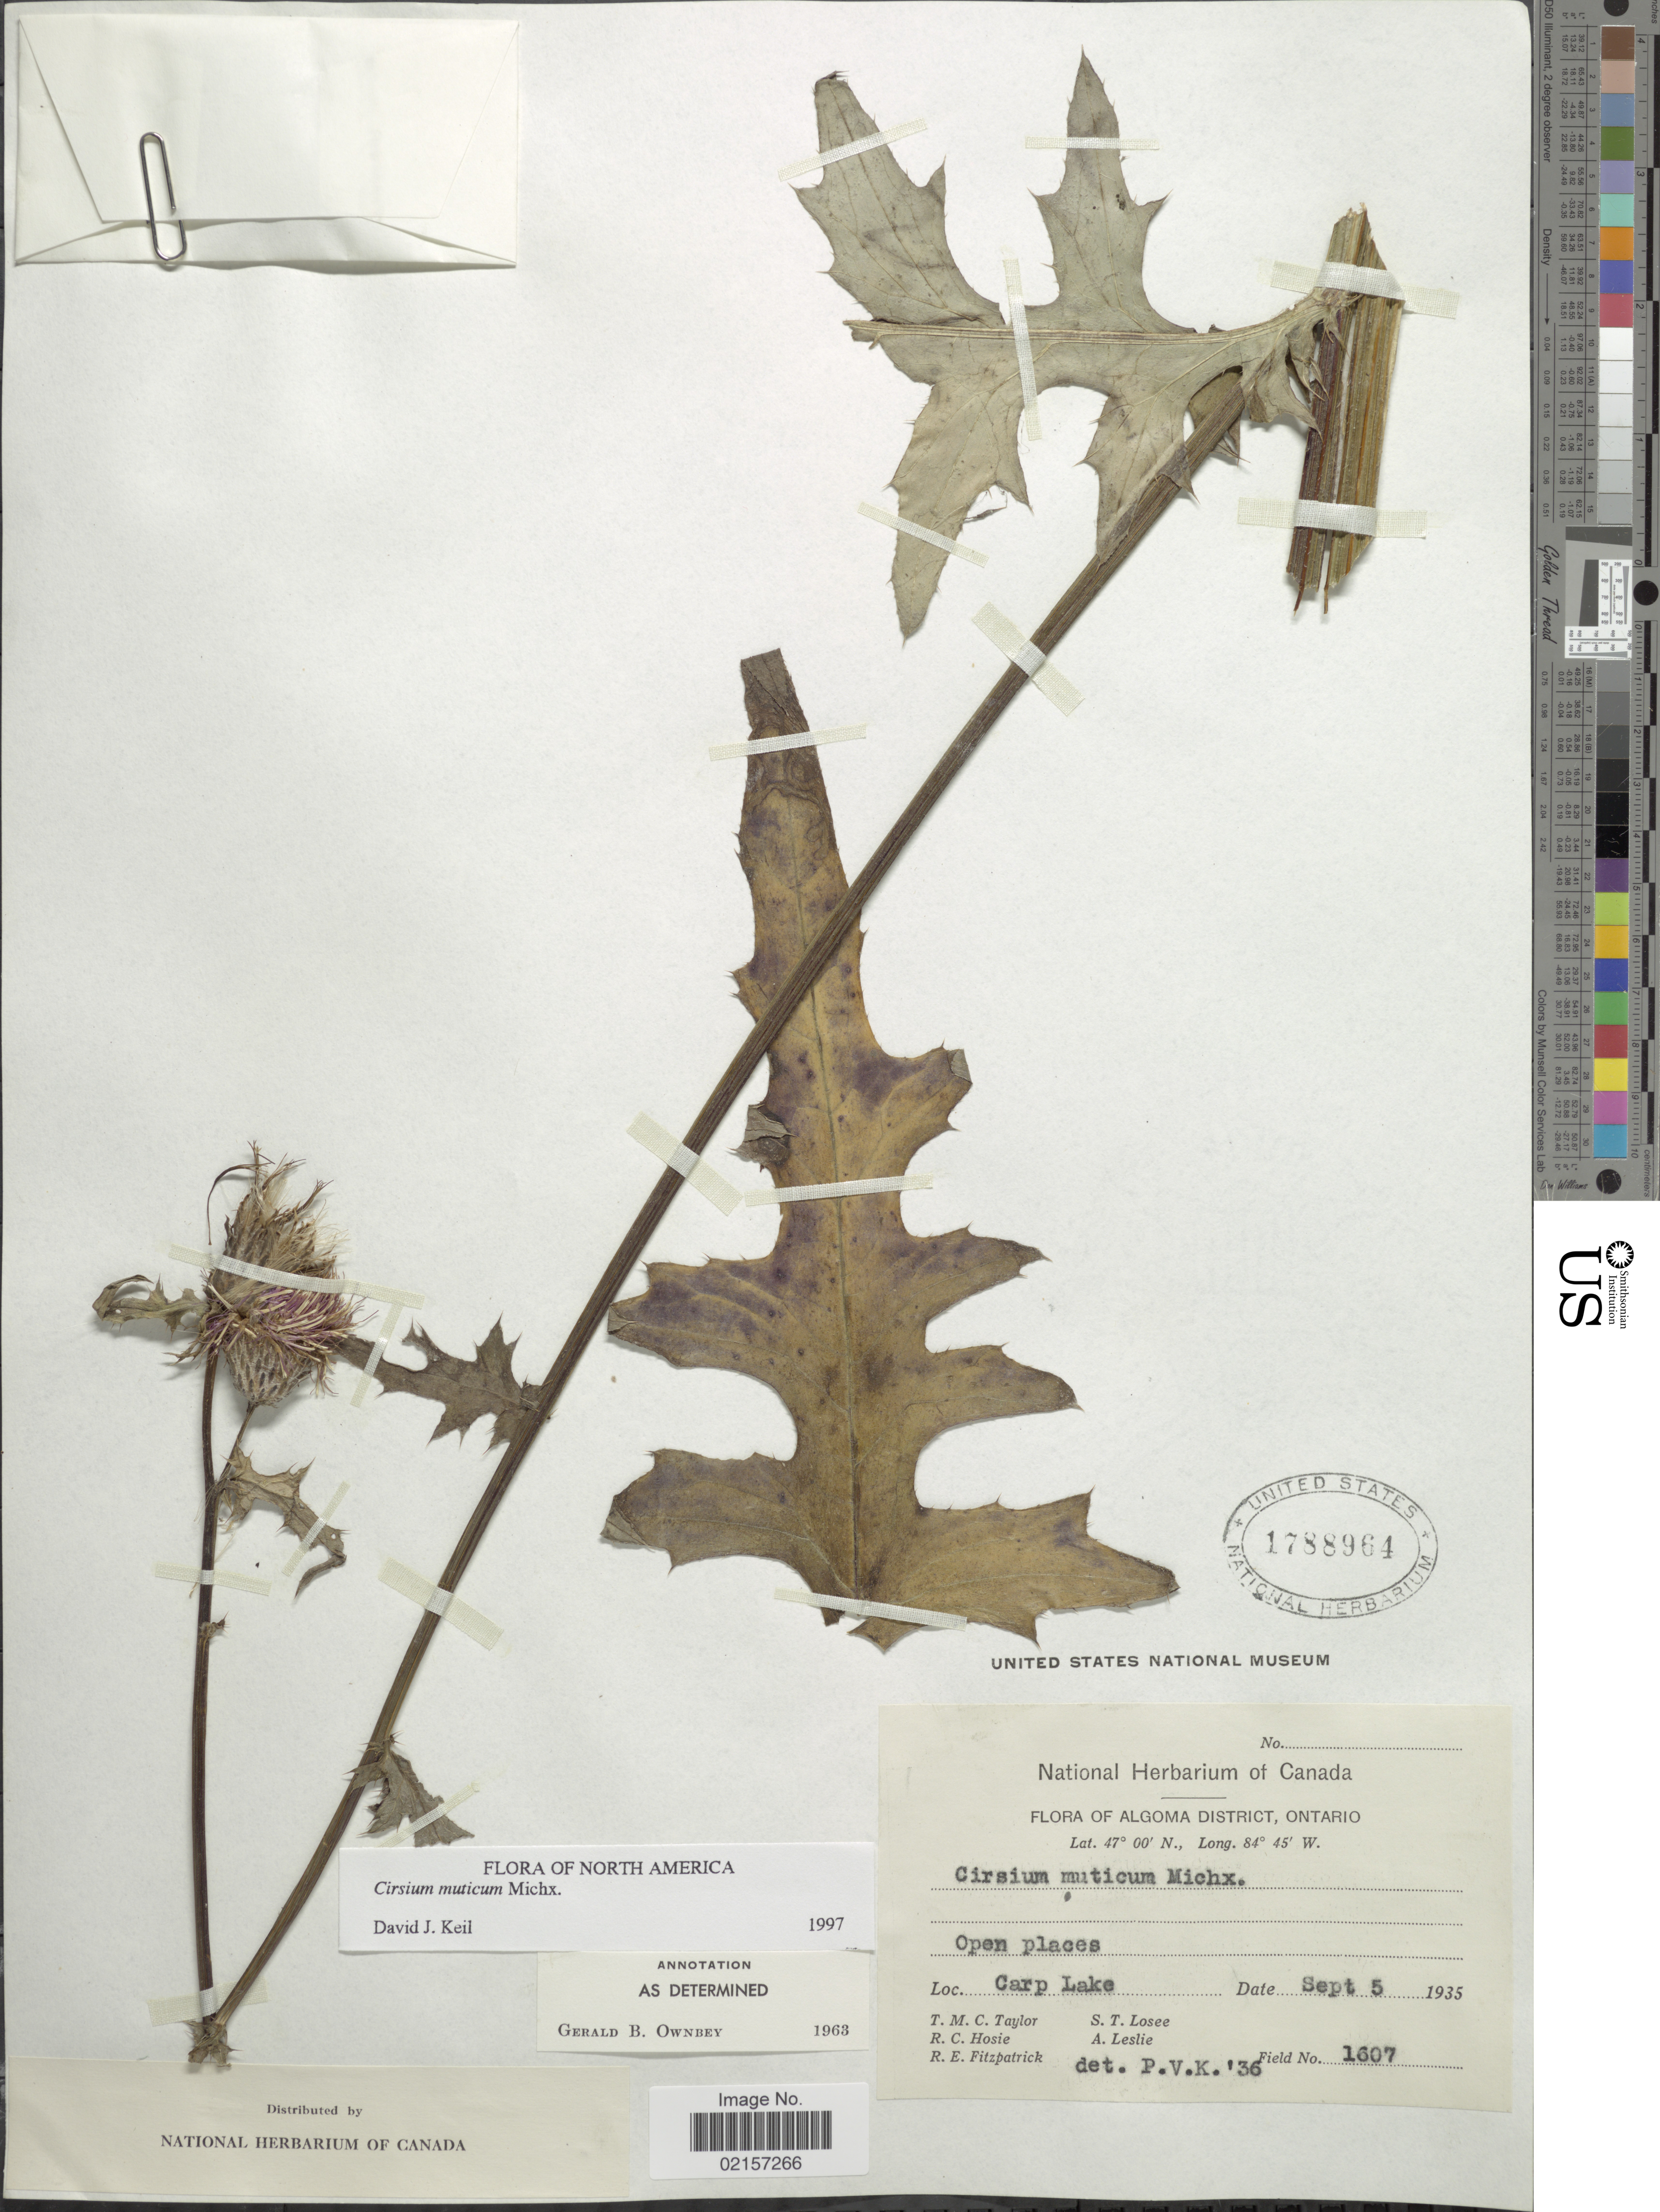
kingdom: Plantae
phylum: Tracheophyta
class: Magnoliopsida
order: Asterales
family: Asteraceae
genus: Cirsium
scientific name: Cirsium muticum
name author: Michx.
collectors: T. M. C. Taylor, R. Hosie, R. Fitzpatrick, S. Losee & A. Leslie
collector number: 1607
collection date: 1935-09-05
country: Canada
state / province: Ontario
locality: Algoma District, open places, Carp Lake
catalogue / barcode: US 1788964